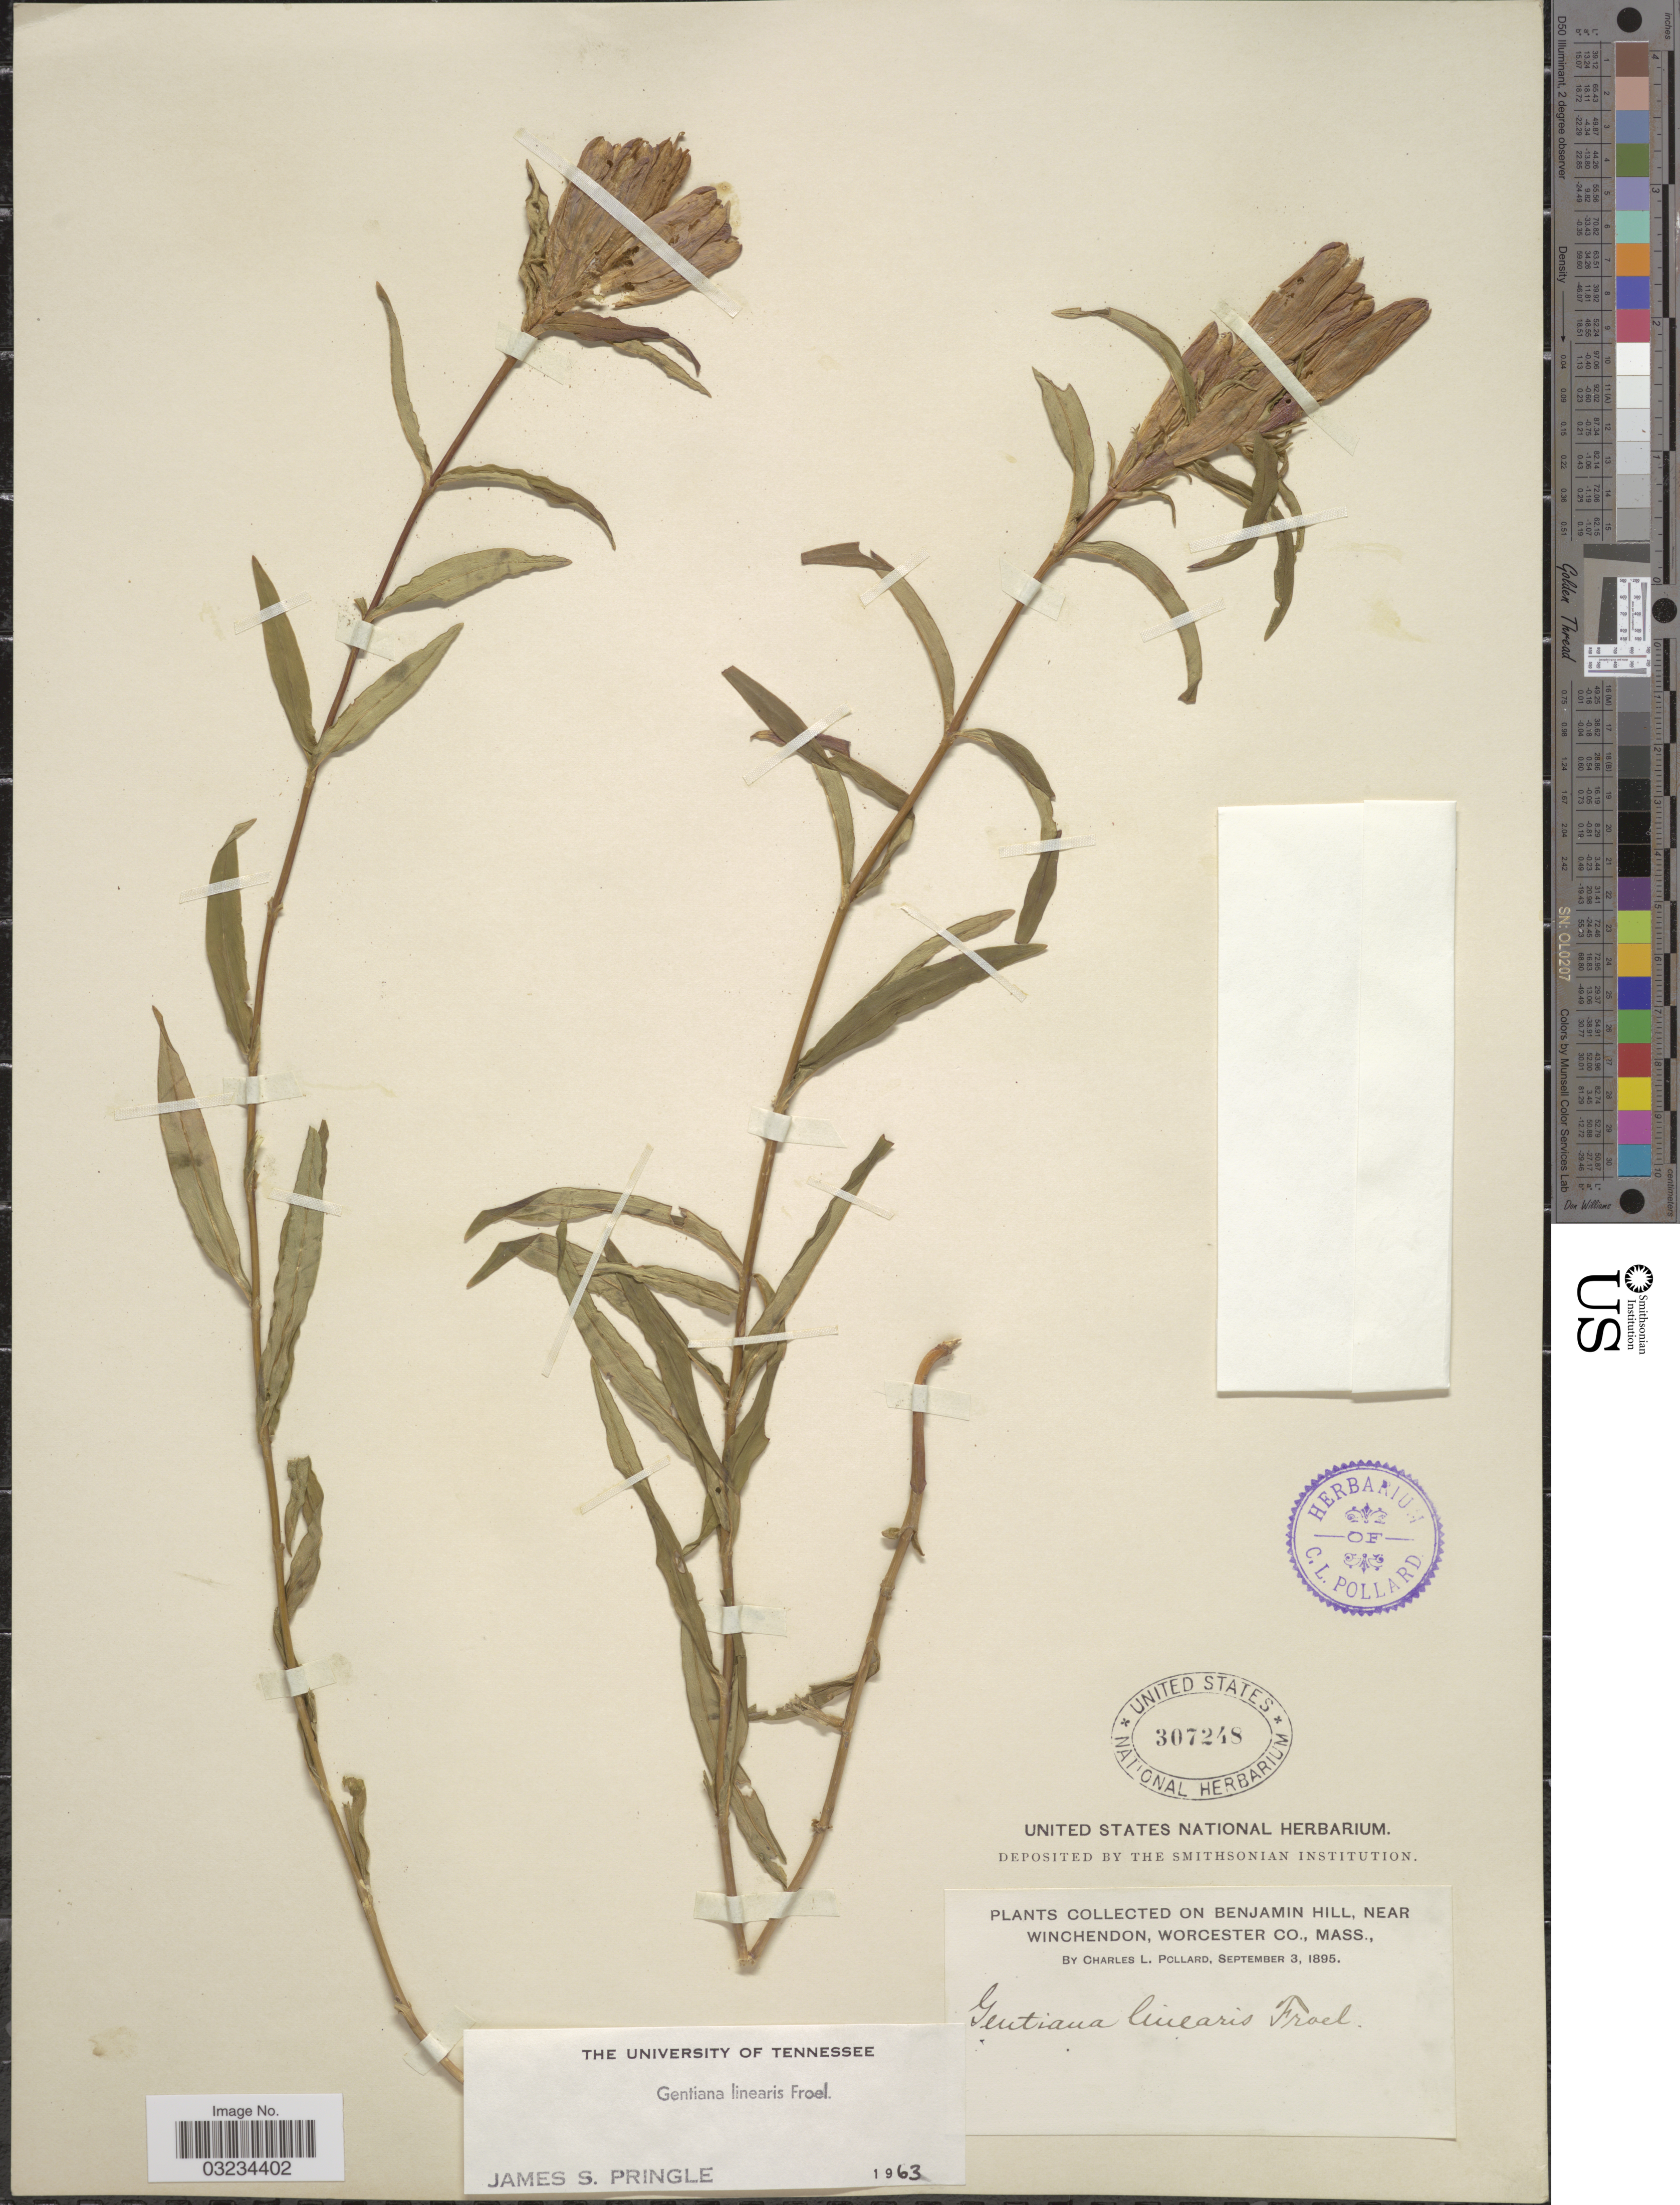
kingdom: Plantae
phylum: Tracheophyta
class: Magnoliopsida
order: Gentianales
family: Gentianaceae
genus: Gentiana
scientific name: Gentiana linearis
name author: Froel.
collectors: C. L. Pollard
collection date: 1895-09-03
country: United States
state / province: Massachusetts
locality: On Benjamin Hill, near Winchendon, Worcester Co.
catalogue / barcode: US 307248